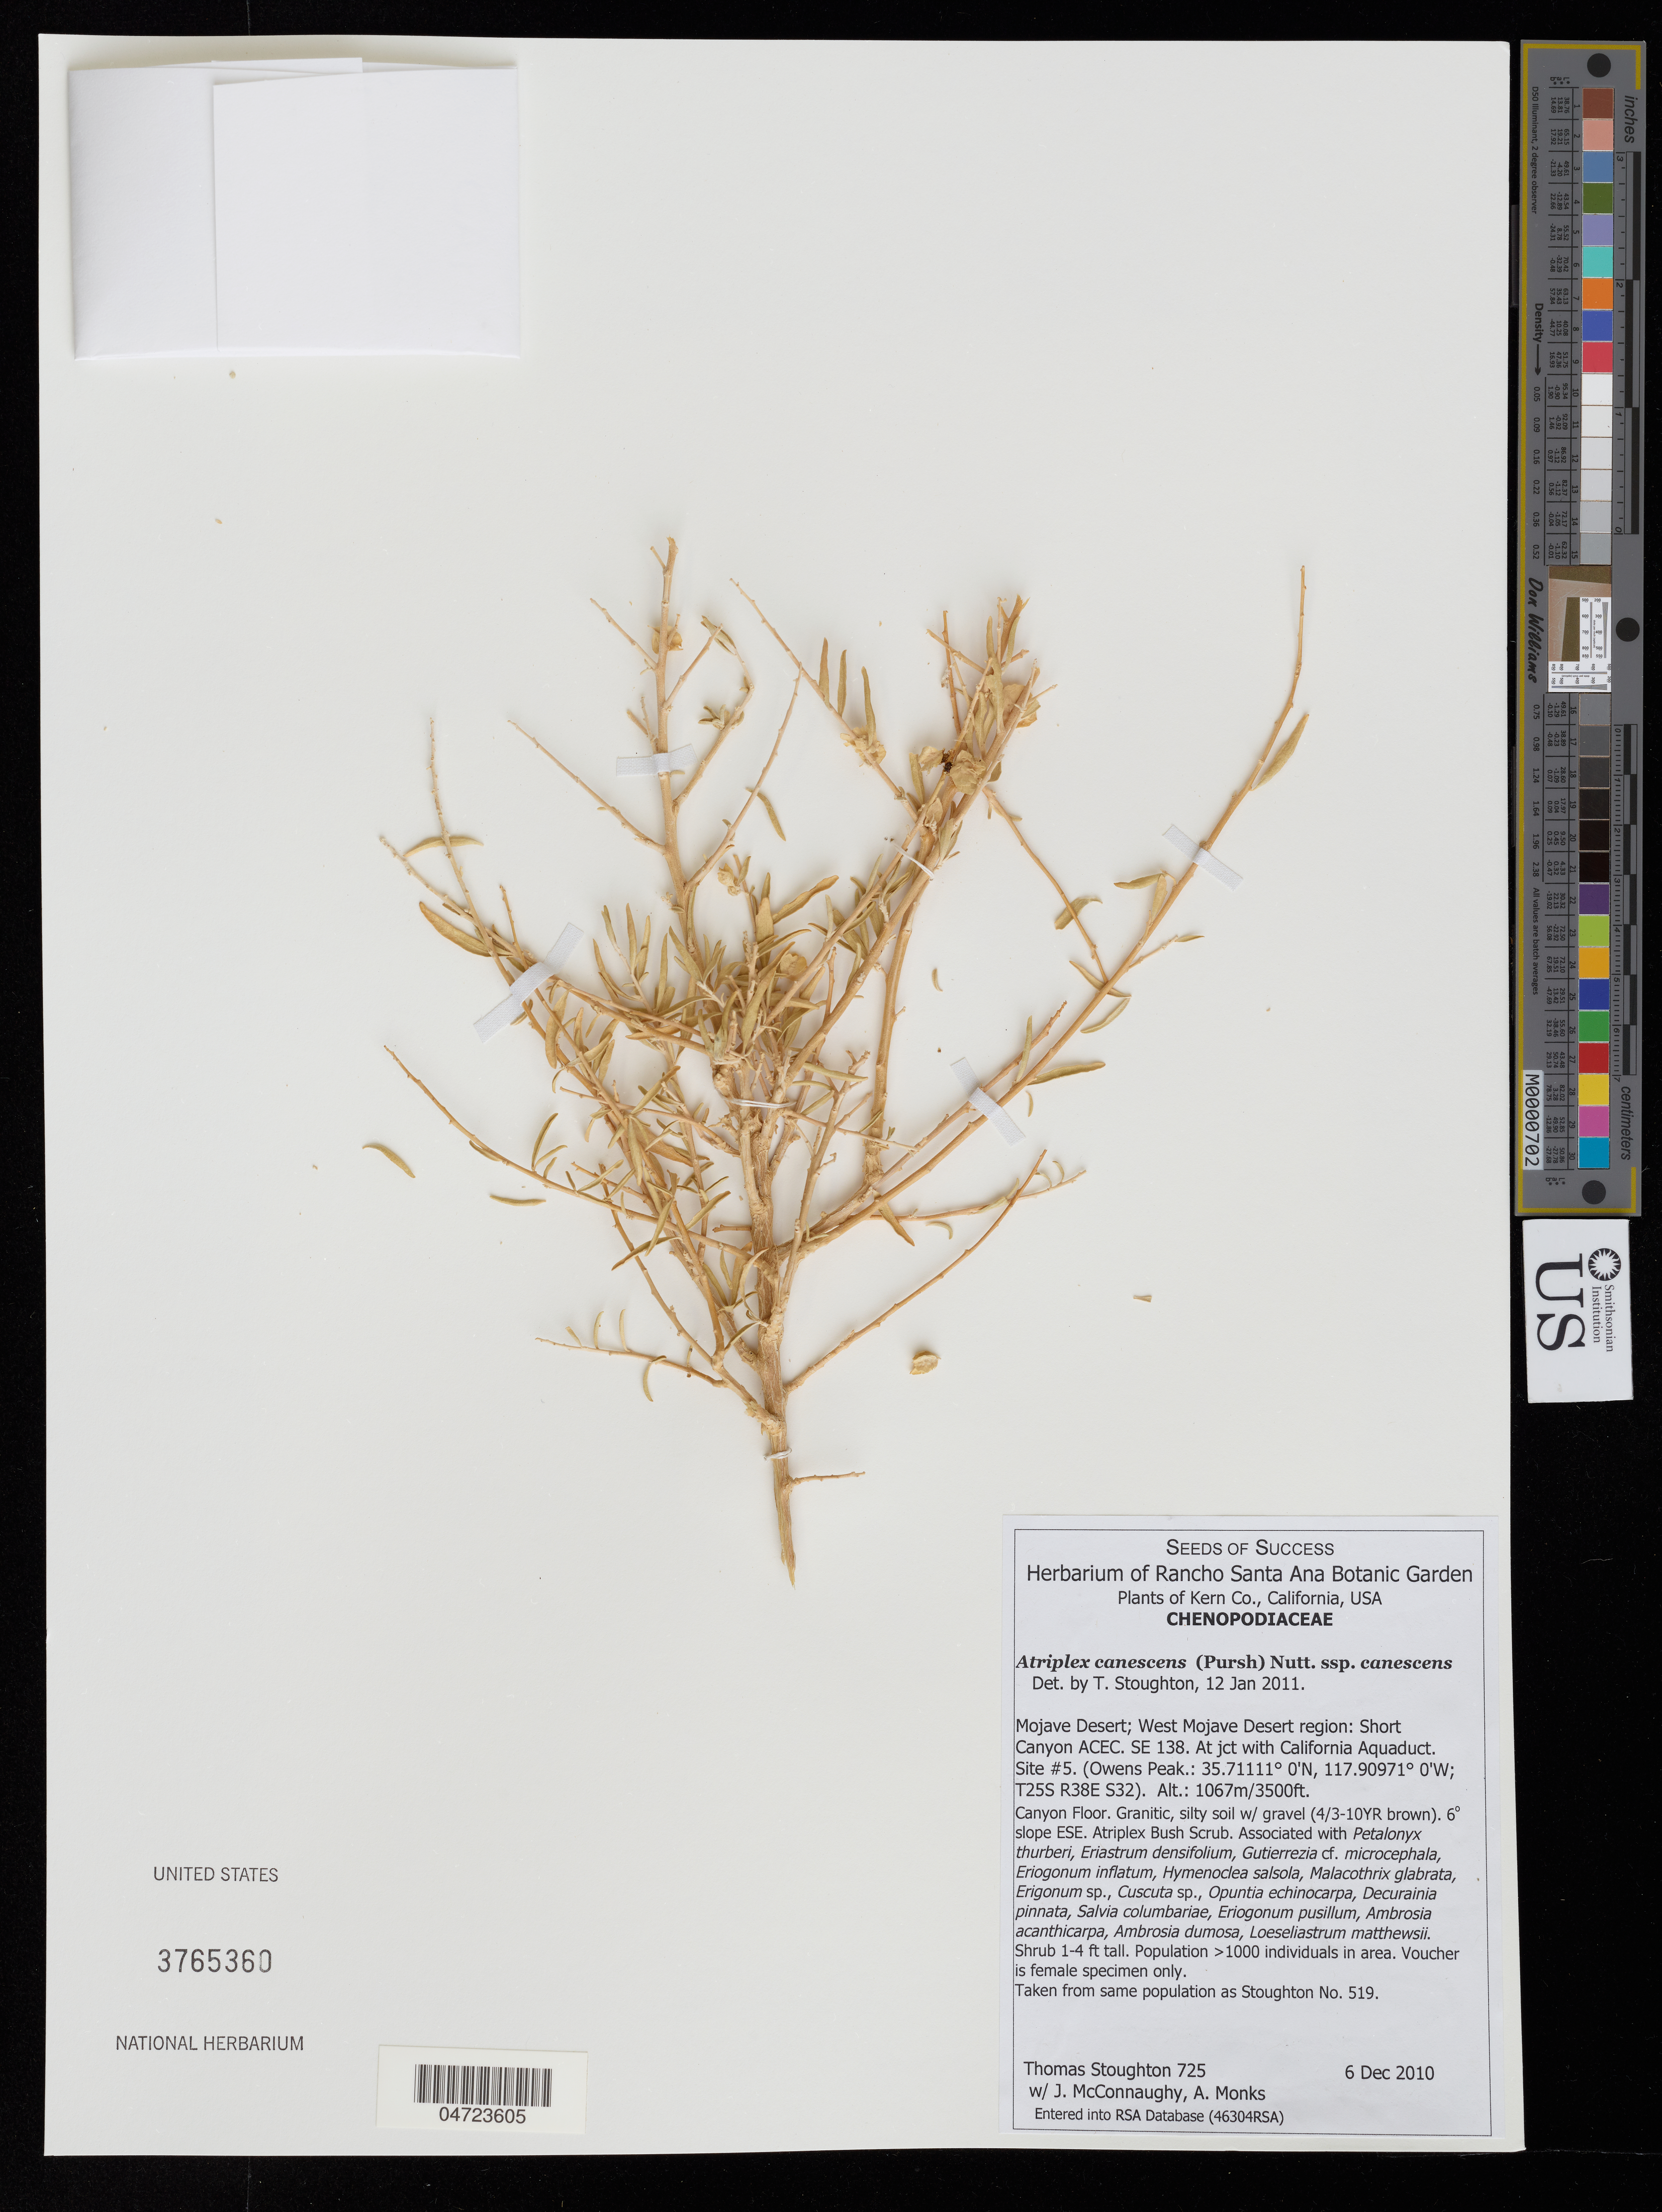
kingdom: Plantae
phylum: Tracheophyta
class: Magnoliopsida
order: Caryophyllales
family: Amaranthaceae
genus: Atriplex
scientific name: Atriplex canescens subsp. canescens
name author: (Pursh) Nutt.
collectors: T. Stoughton, J. McConnaughy & A. Monks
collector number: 725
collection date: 2010-12-06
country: United States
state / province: California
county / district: Kern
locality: Kern Co. Mojave Desert; West Mojave Desert region: Short Canyon ACEC. SE 138. At jct with California Aquaduct. (Owens Peak.: T25S R38E S32).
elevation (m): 1067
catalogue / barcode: US 3765360